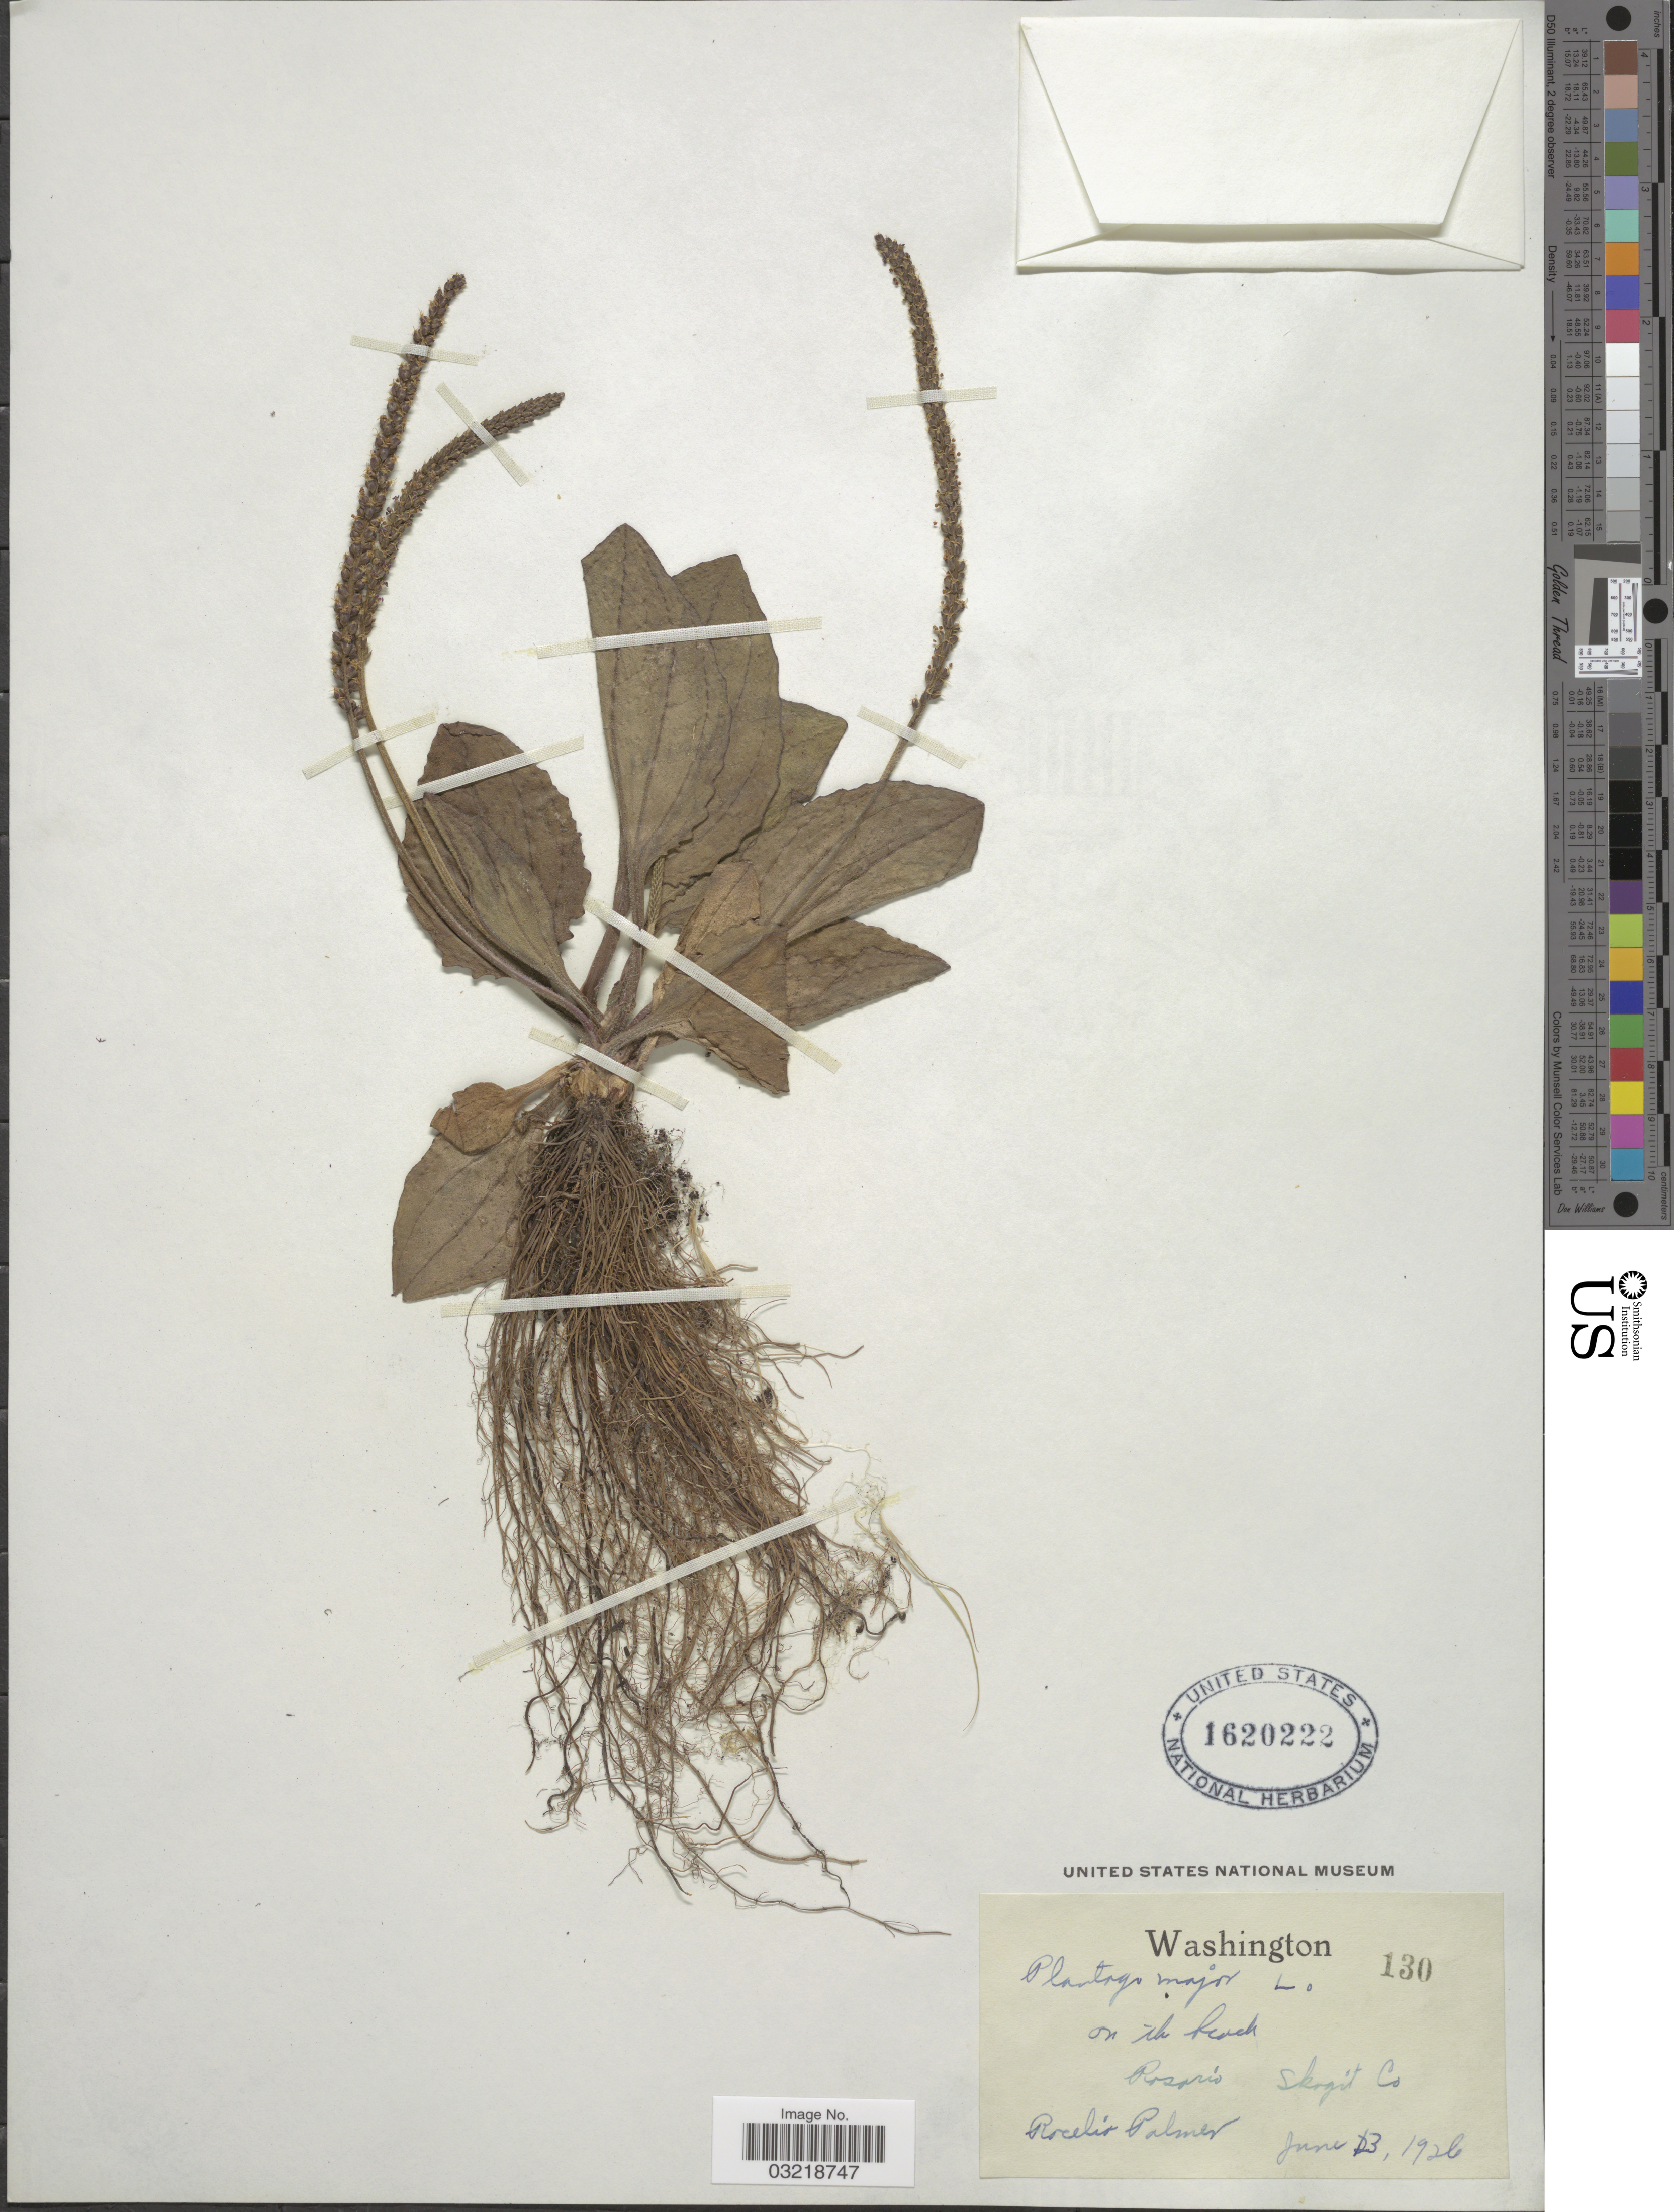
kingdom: Plantae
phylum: Tracheophyta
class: Magnoliopsida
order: Lamiales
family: Plantaginaceae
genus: Plantago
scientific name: Plantago major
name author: L.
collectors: R. Palmer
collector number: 130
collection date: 1926-06-13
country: United States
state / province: Washington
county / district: Skagit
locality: Rosario, Skagit Co.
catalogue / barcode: US 1620222